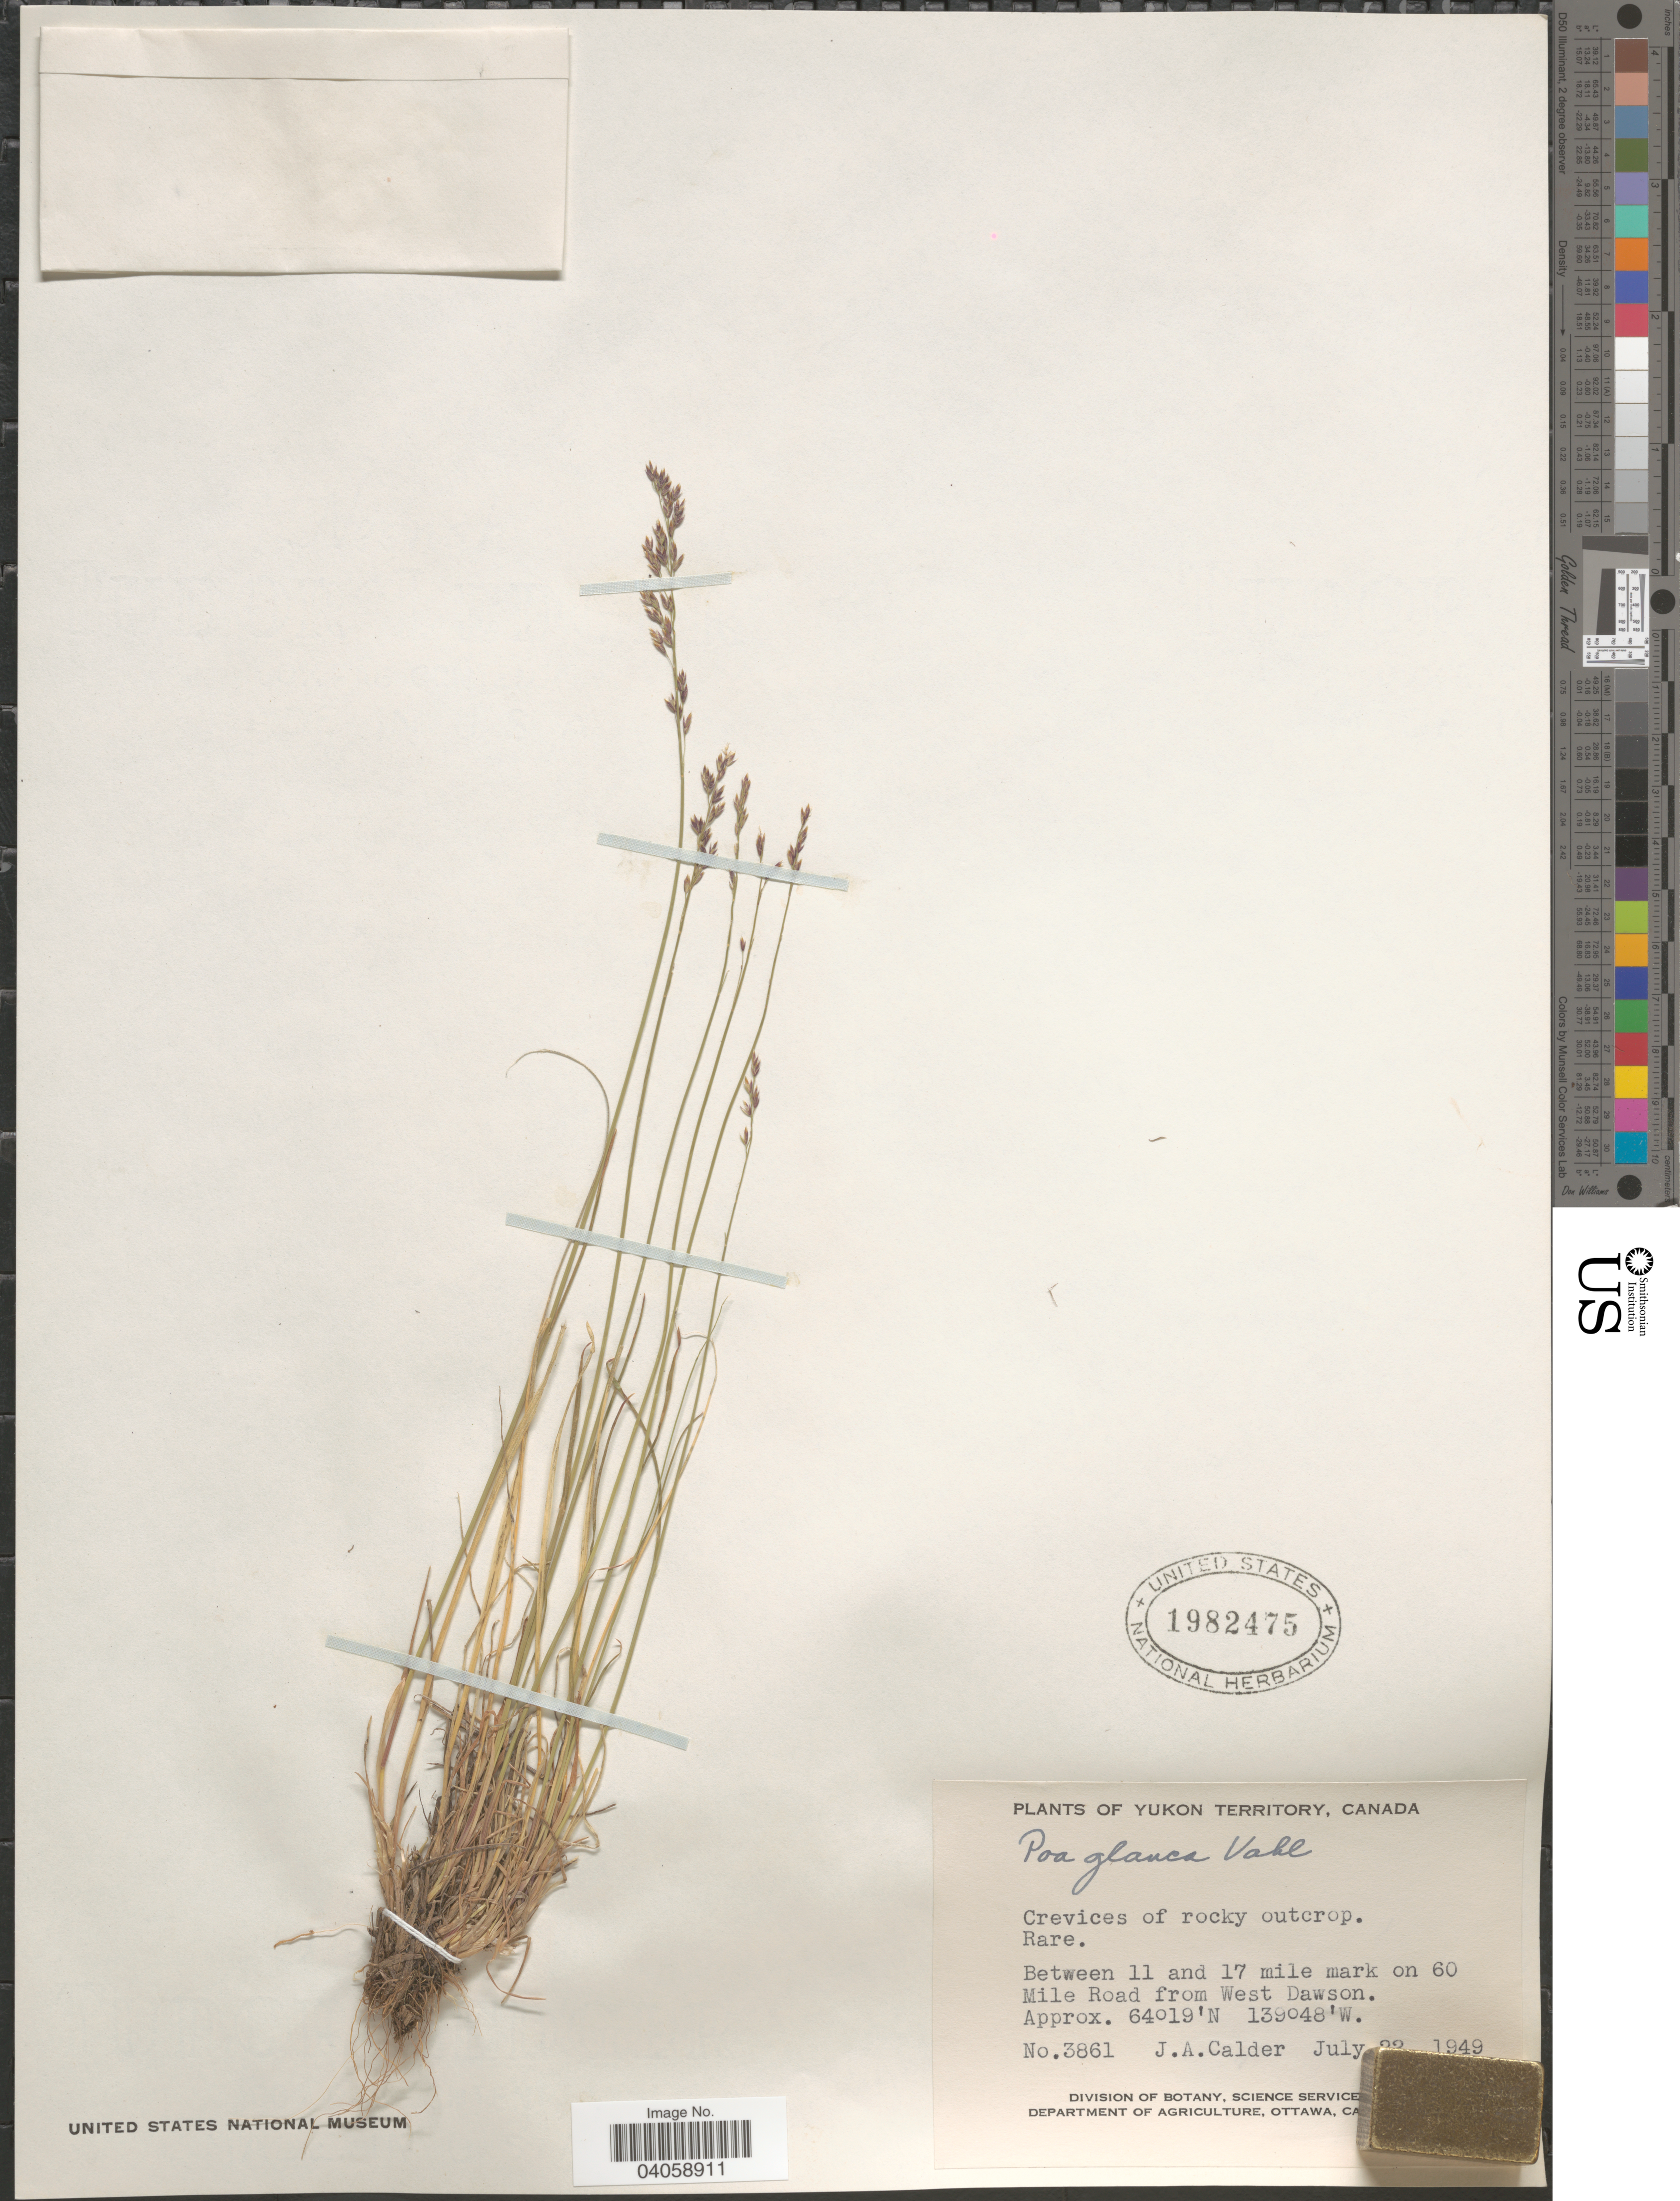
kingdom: Plantae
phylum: Tracheophyta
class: Liliopsida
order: Poales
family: Poaceae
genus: Poa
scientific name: Poa glauca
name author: Vahl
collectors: J. A. Calder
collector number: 3861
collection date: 1949-07-22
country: Canada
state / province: Yukon Territory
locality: Between 11 and 17 mile mark on 60 Mile Road from West Dawson.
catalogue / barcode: US 1982475